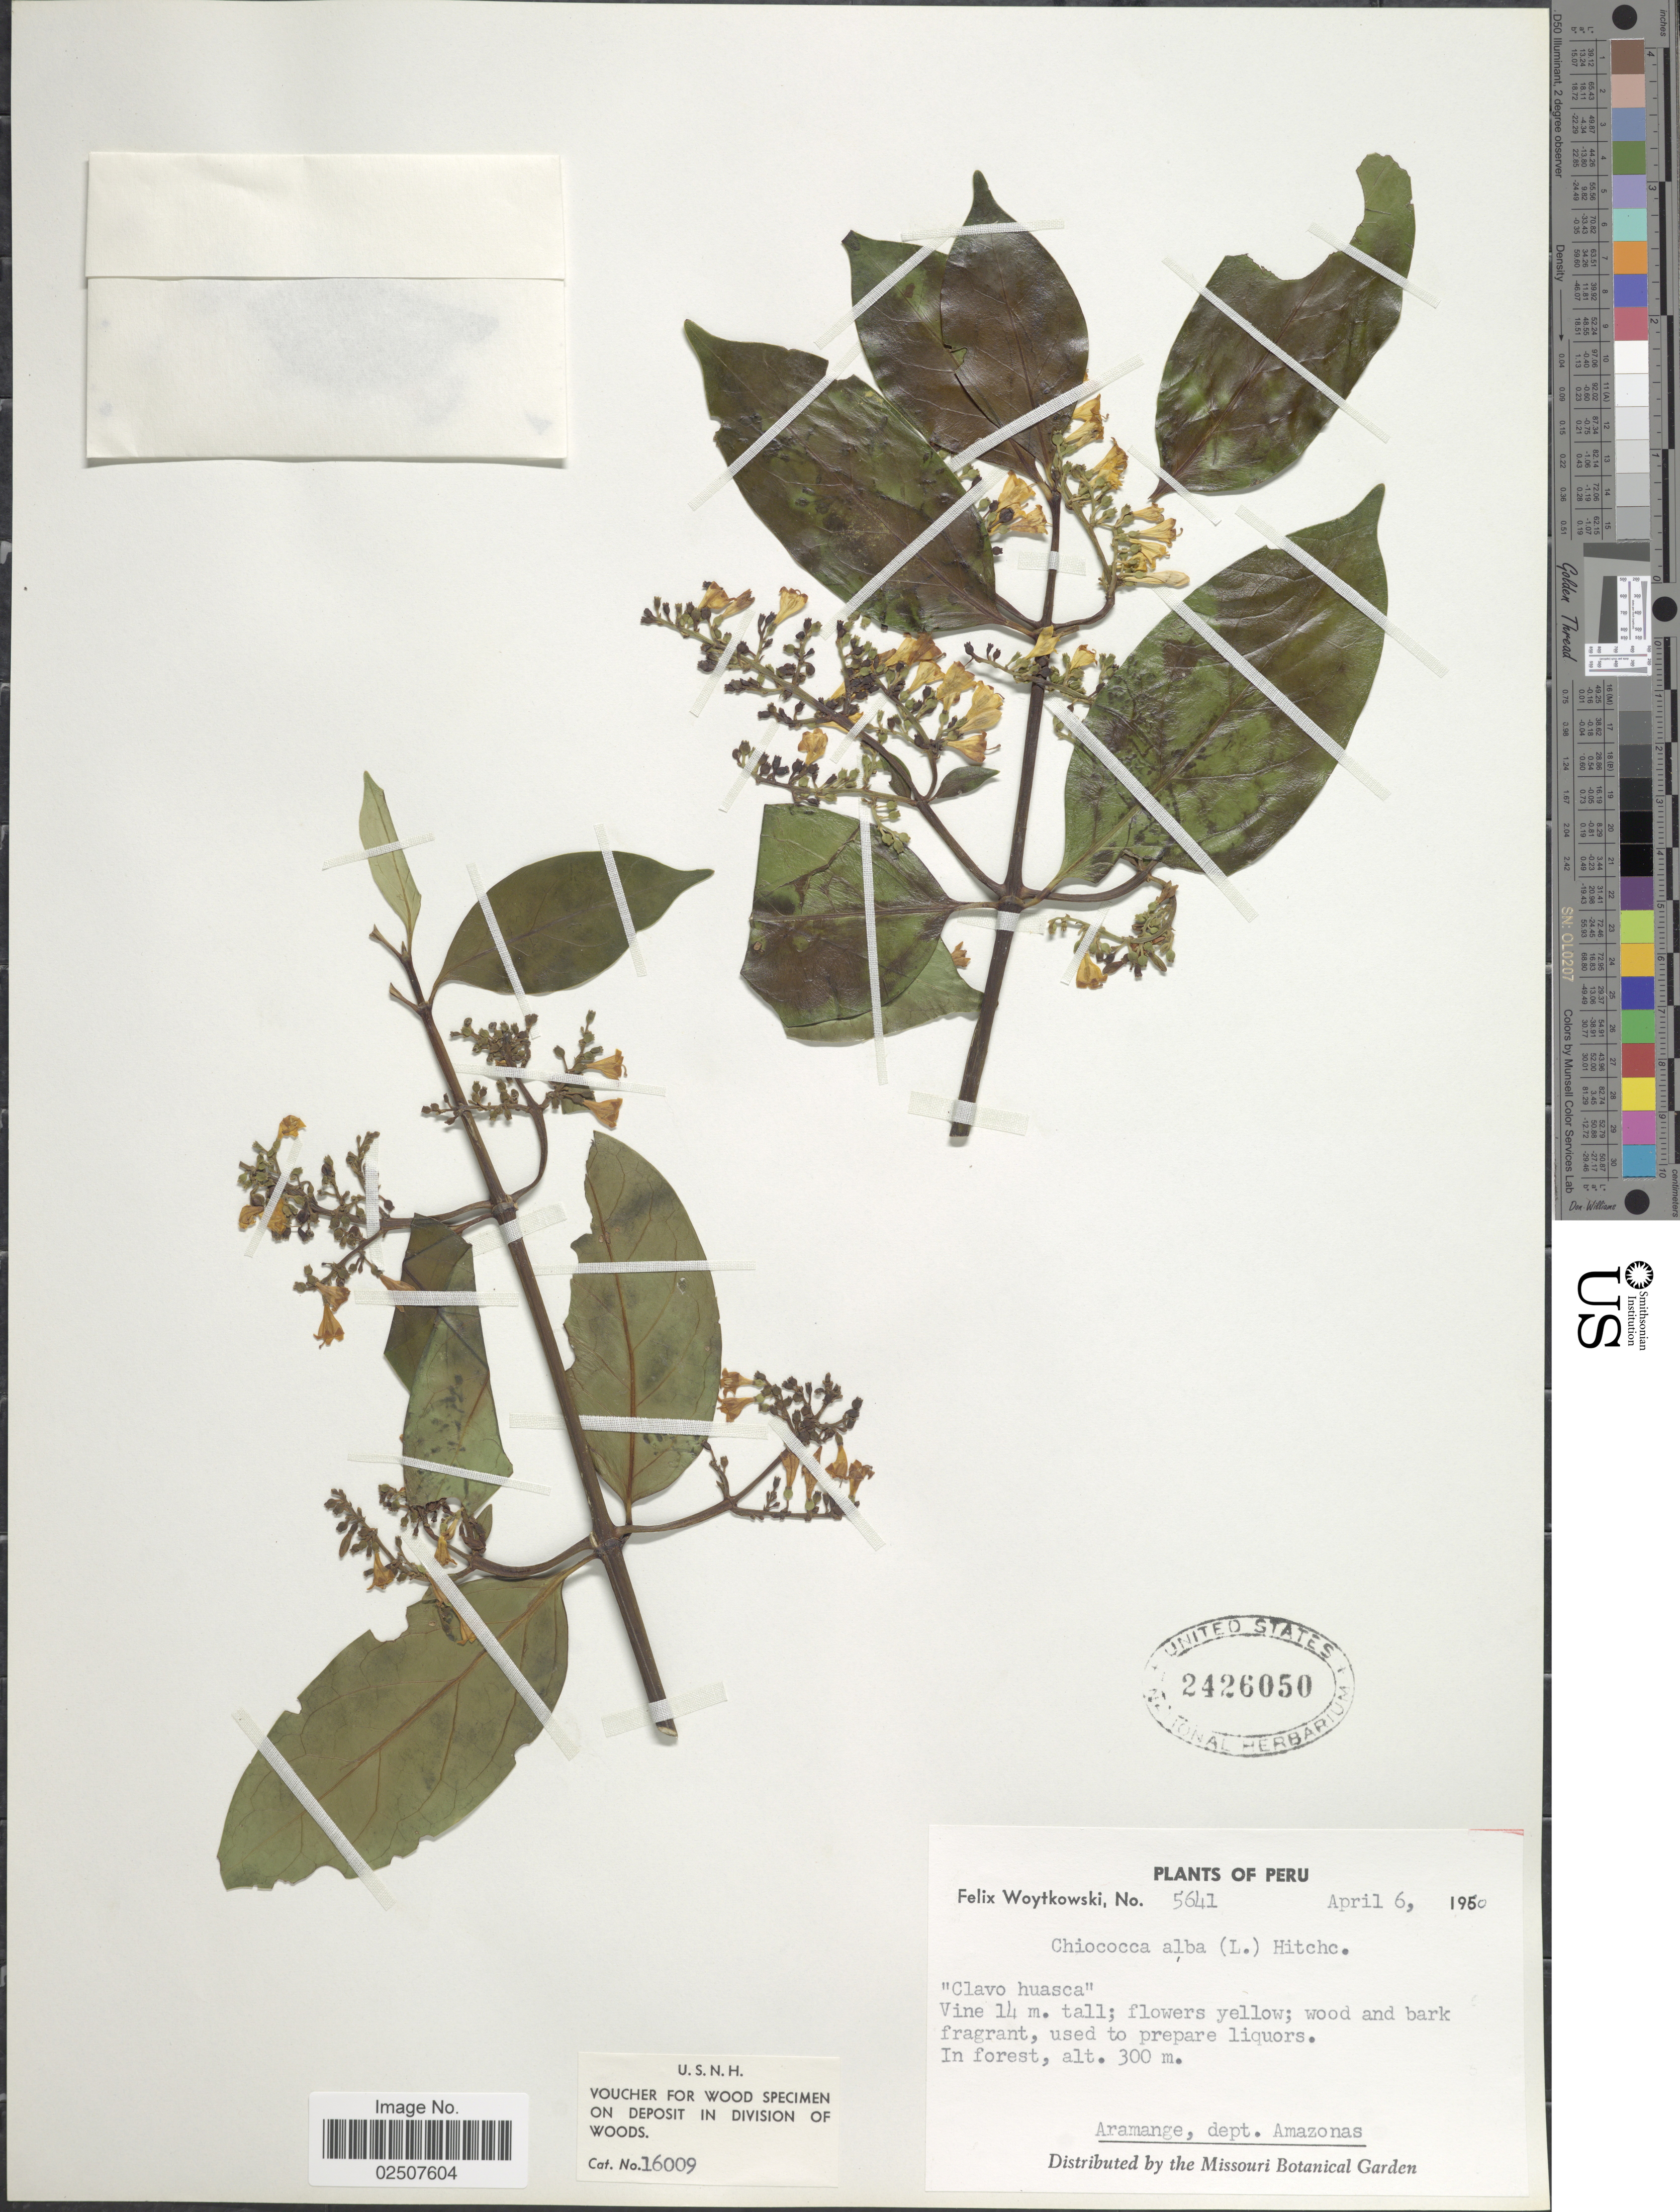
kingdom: Plantae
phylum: Tracheophyta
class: Magnoliopsida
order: Gentianales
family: Rubiaceae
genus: Chiococca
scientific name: Chiococca alba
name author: (L.) Hitchc.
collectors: F. Woytkowski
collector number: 5641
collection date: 1960-04-06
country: Peru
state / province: Amazonas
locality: In forest, Aramange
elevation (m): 300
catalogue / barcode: US 2426050